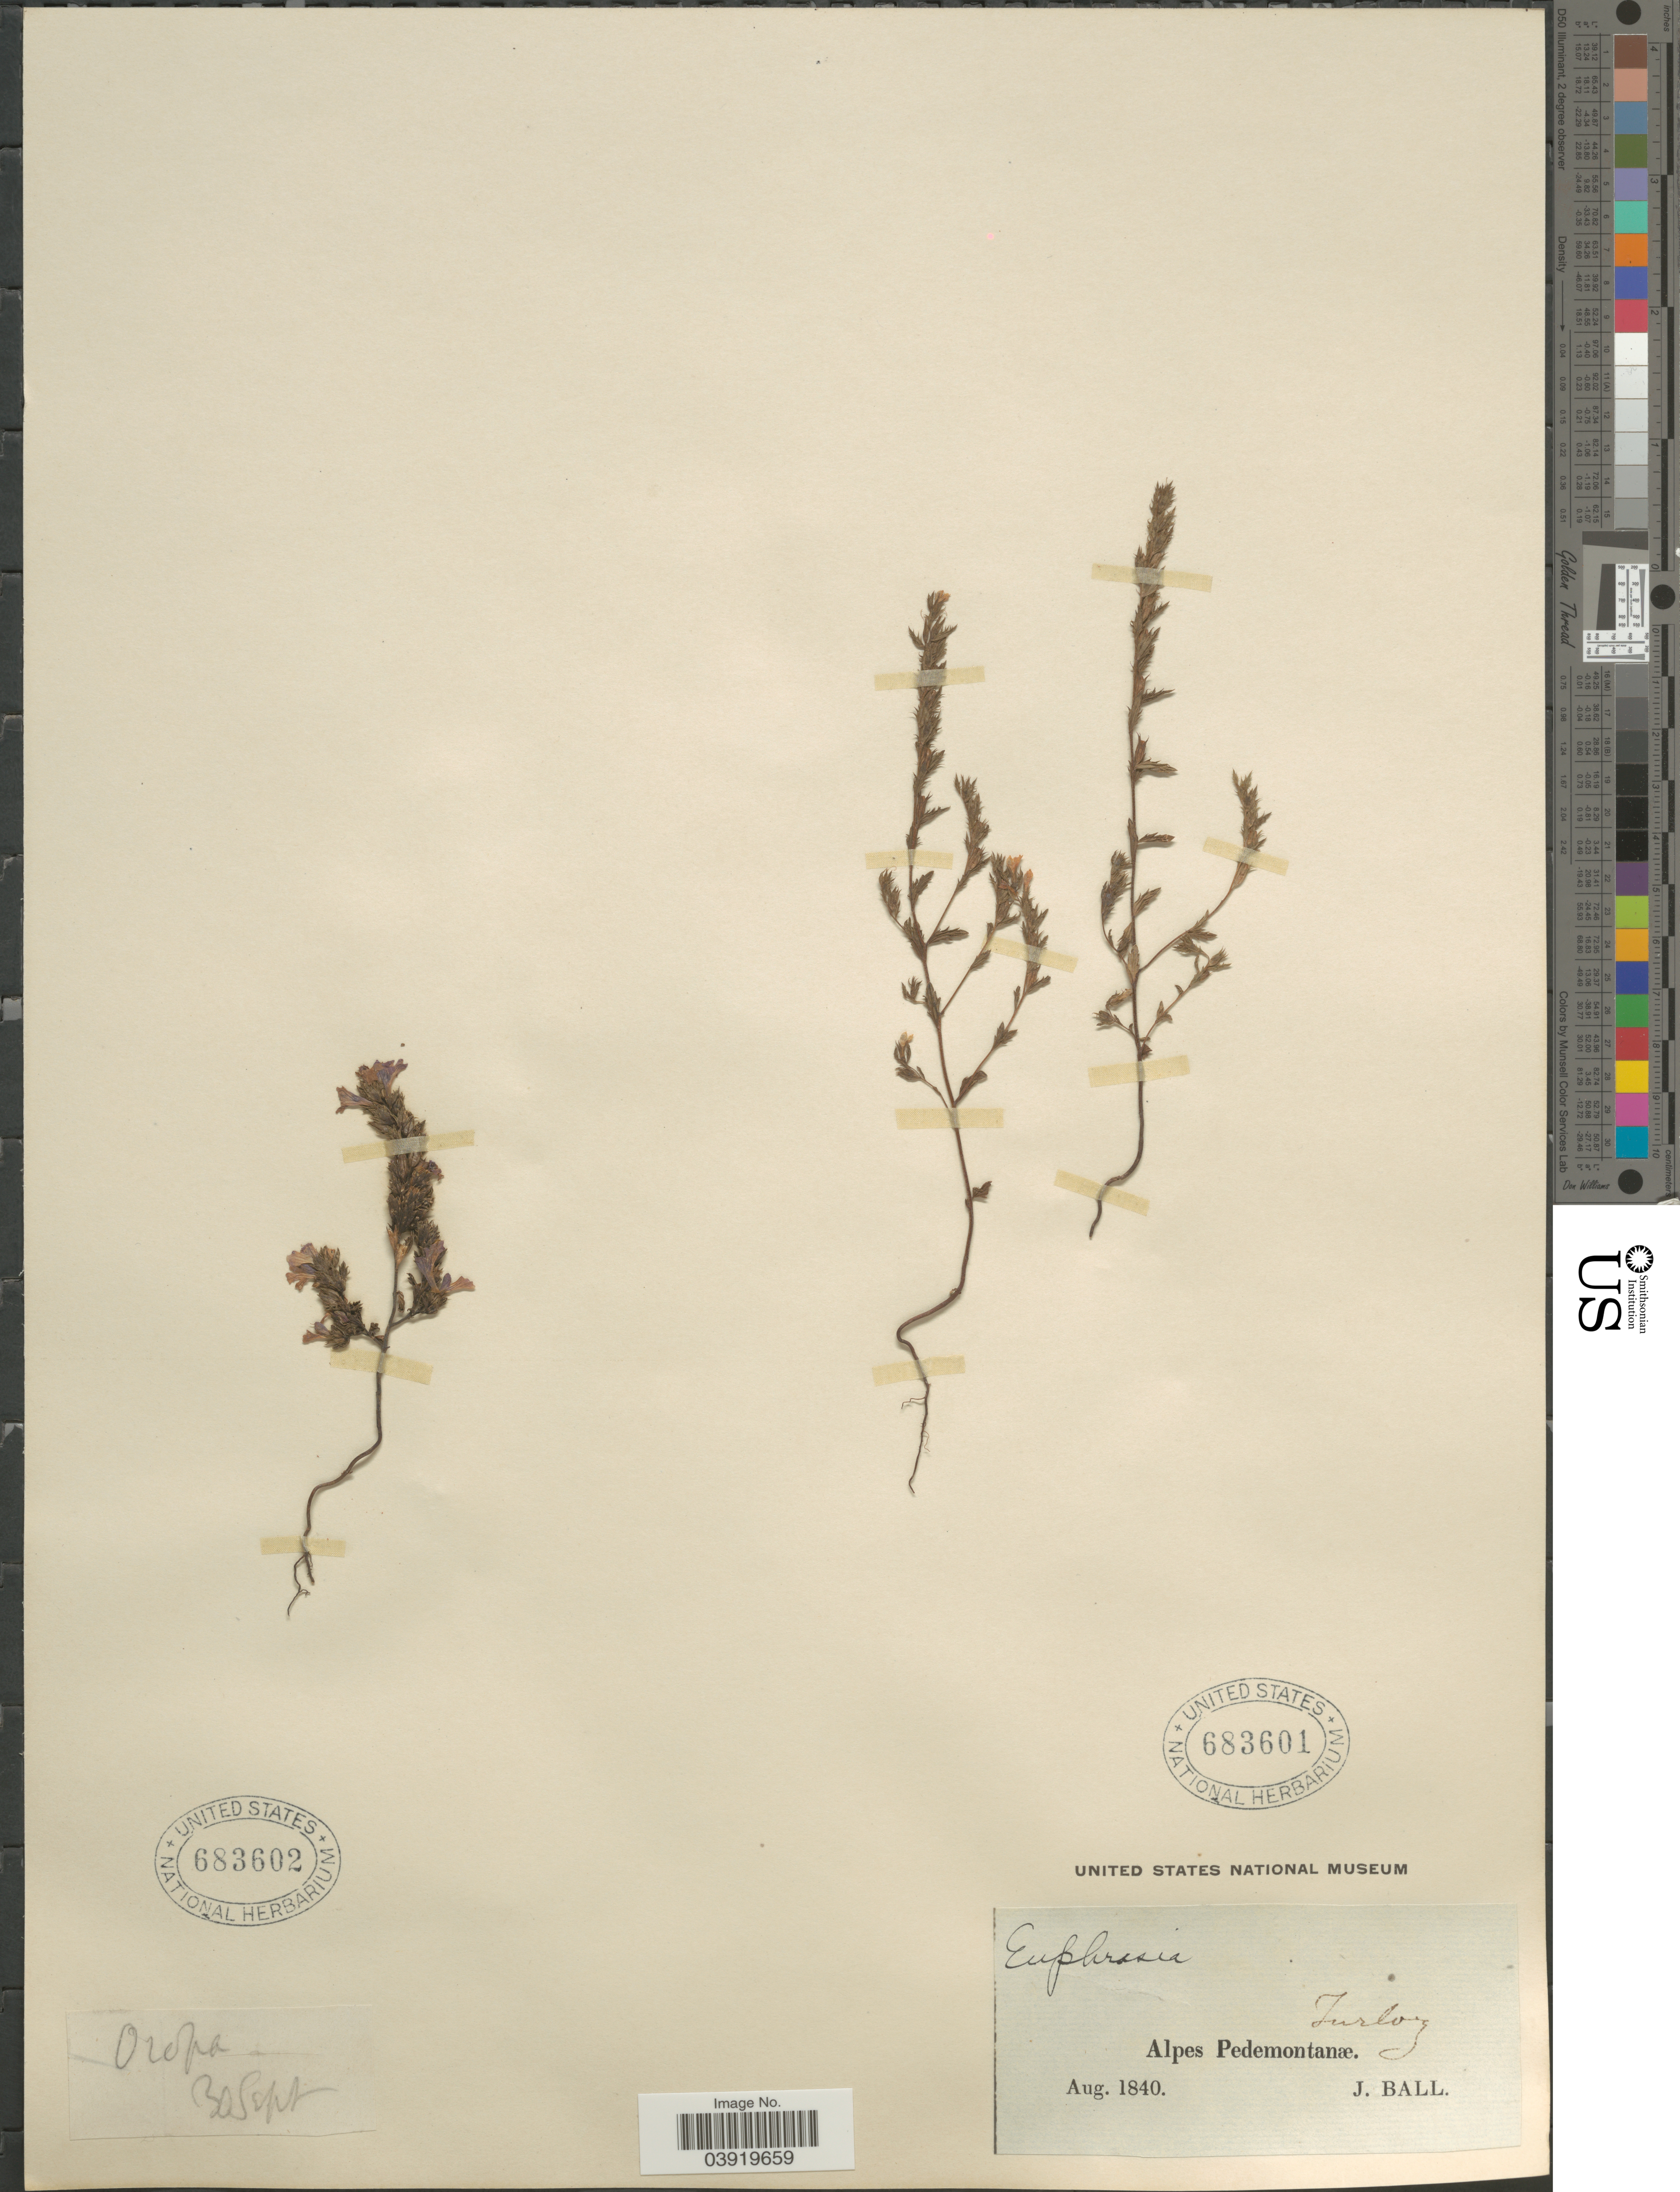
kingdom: Plantae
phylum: Tracheophyta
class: Magnoliopsida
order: Lamiales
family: Orobanchaceae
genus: Euphrasia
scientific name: Euphrasia sp.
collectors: J. Ball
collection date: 1840-08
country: Italy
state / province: Piedmont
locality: Alpes Pedemontanæ. Turloz.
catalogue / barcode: US 683601